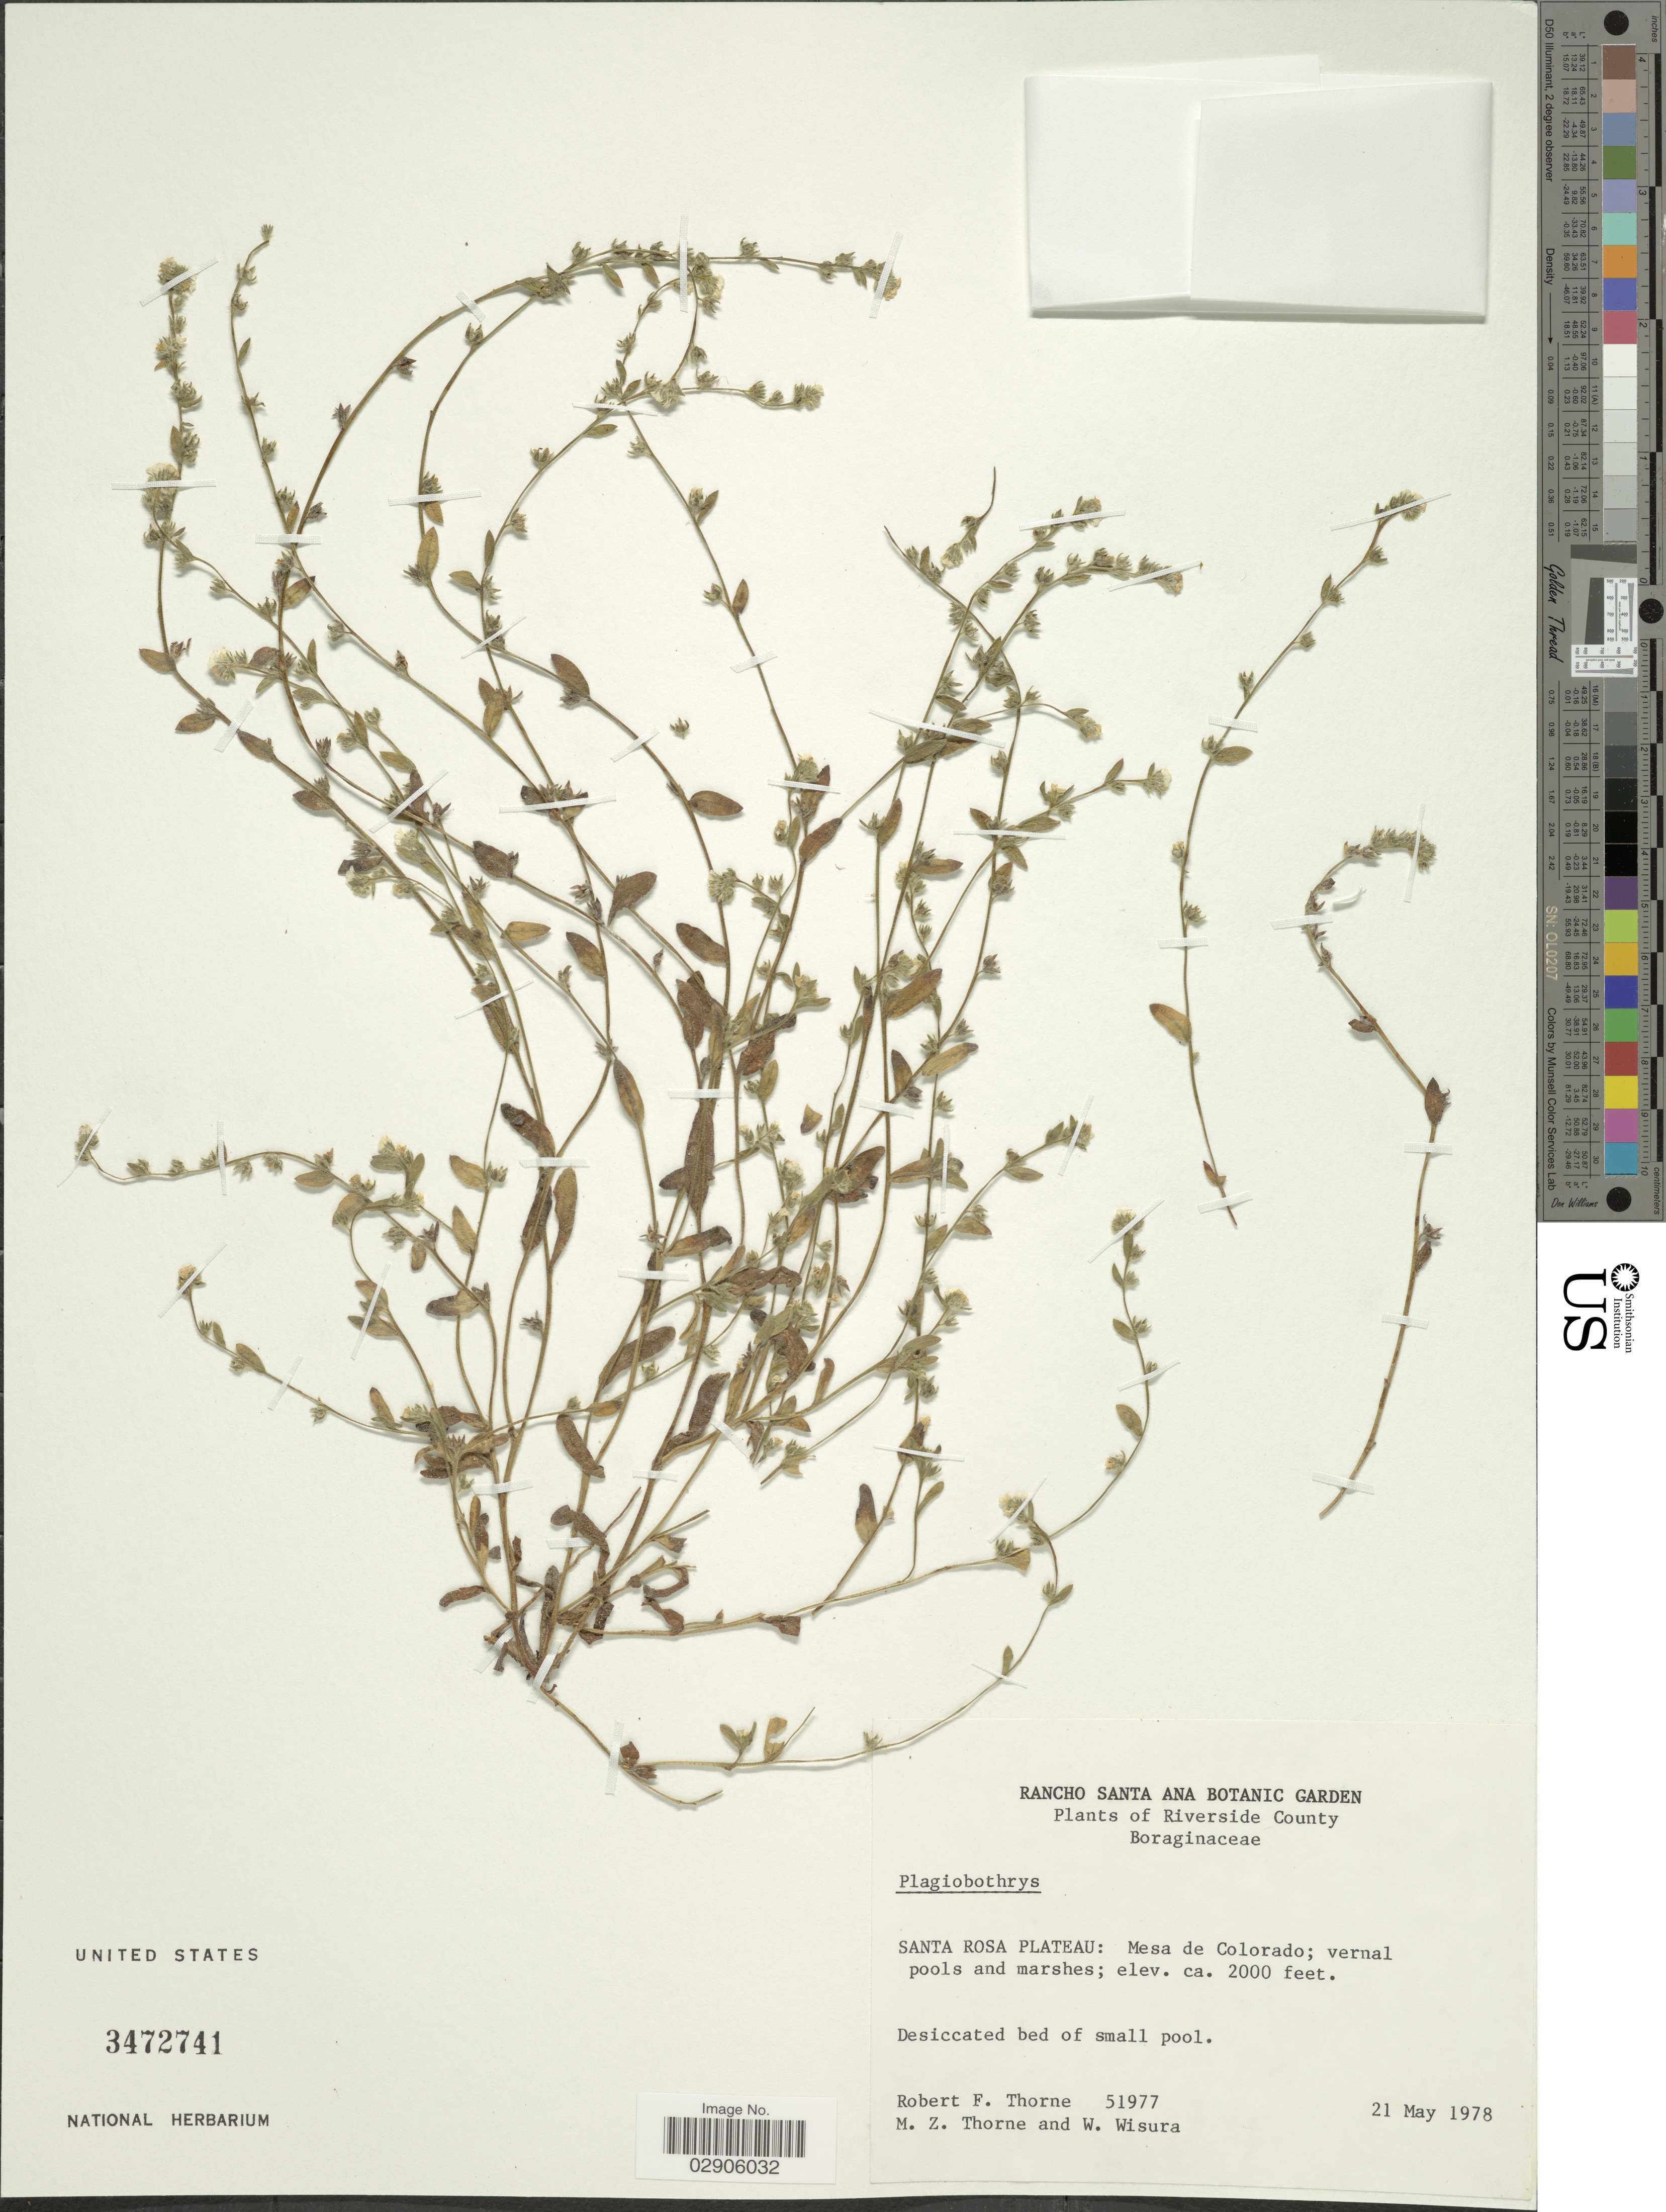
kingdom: Plantae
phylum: Tracheophyta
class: Magnoliopsida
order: Boraginales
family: Boraginaceae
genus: Plagiobothrys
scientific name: Plagiobothrys sp.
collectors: R. F. Thorne, M. Thorne & W. Wisura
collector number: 51977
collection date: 1978-05-21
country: United States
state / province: California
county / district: Riverside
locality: Santa Rosa Plateau: Mesa de Colorado; vernal pools and marshes, Riverside County.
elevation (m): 610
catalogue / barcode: US 3472741